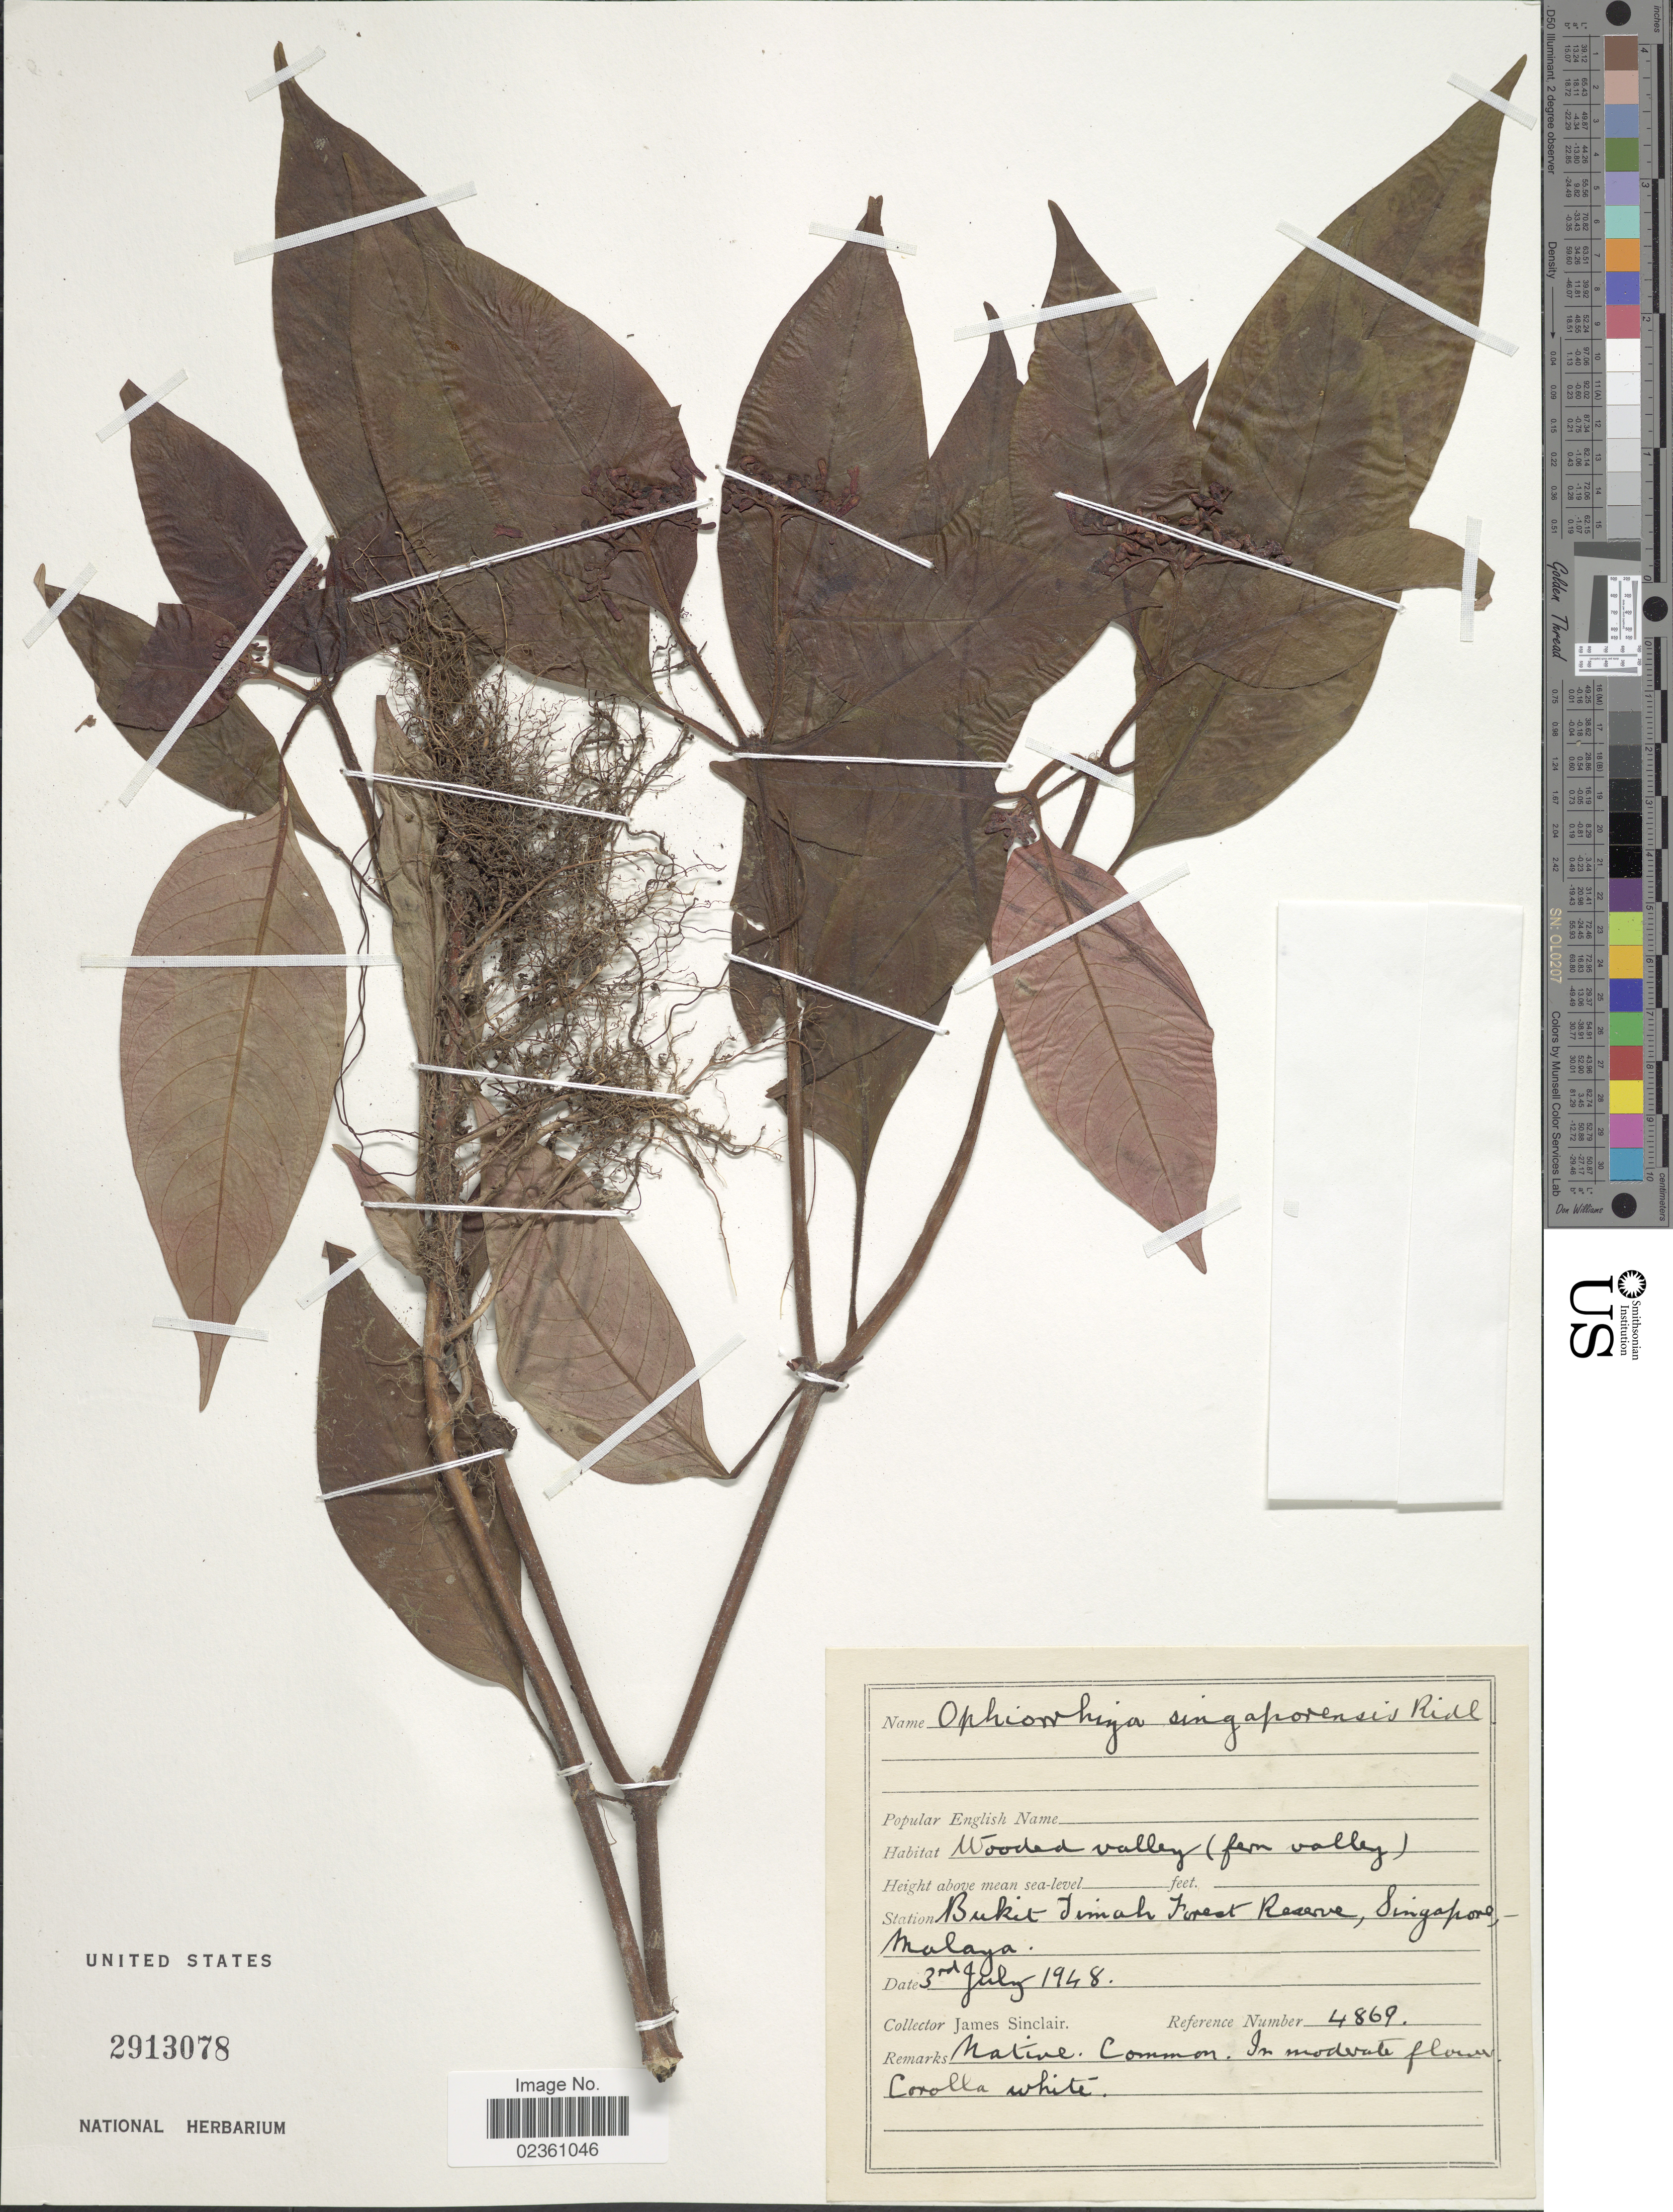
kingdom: Plantae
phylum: Tracheophyta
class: Magnoliopsida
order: Gentianales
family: Rubiaceae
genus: Ophiorrhiza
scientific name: Ophiorrhiza singaporensis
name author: Ridl.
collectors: J. Sinclair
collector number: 4869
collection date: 1948-07-03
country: Singapore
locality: Wooded valley (from valley), Bukit Timah Forest Reserve, Malaya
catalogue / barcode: US 2913078